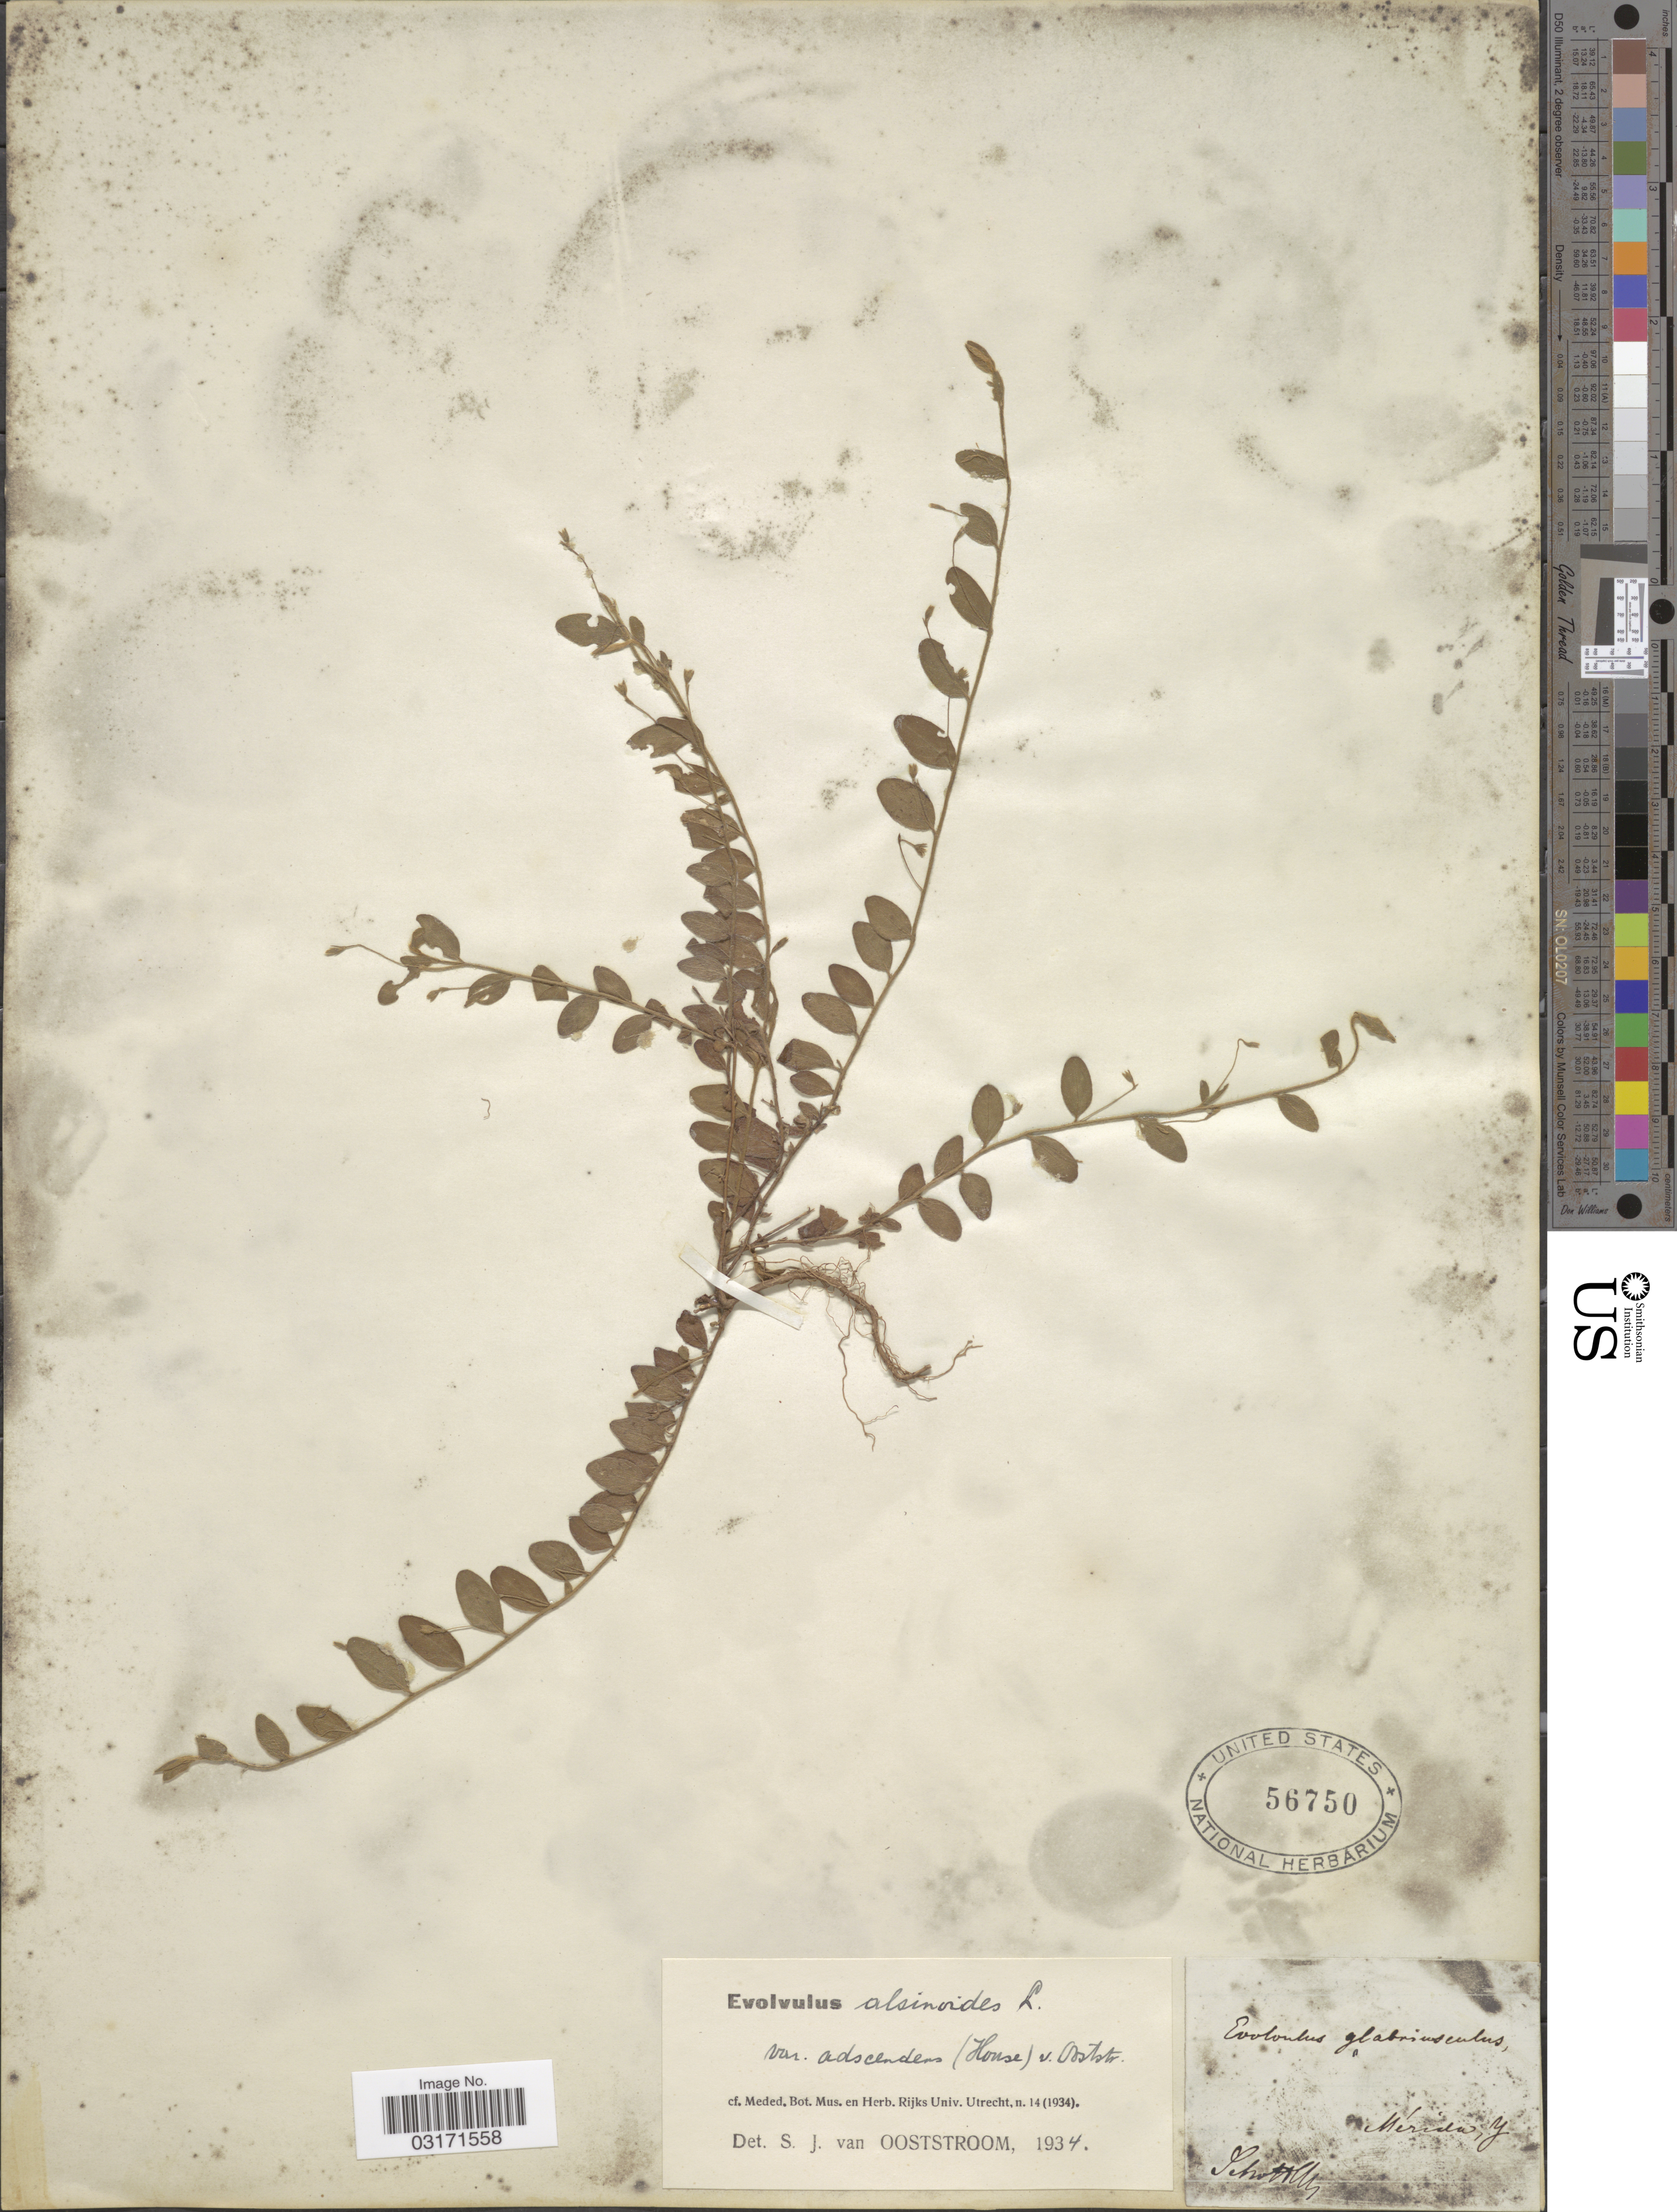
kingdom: Plantae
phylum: Tracheophyta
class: Magnoliopsida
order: Solanales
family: Convolvulaceae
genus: Evolvulus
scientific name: Evolvulus alsinoides var. adscendens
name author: (House) Ooststr.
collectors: -. Schottz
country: Mexico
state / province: Yucatán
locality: Mérida, Y.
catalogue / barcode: US 56750